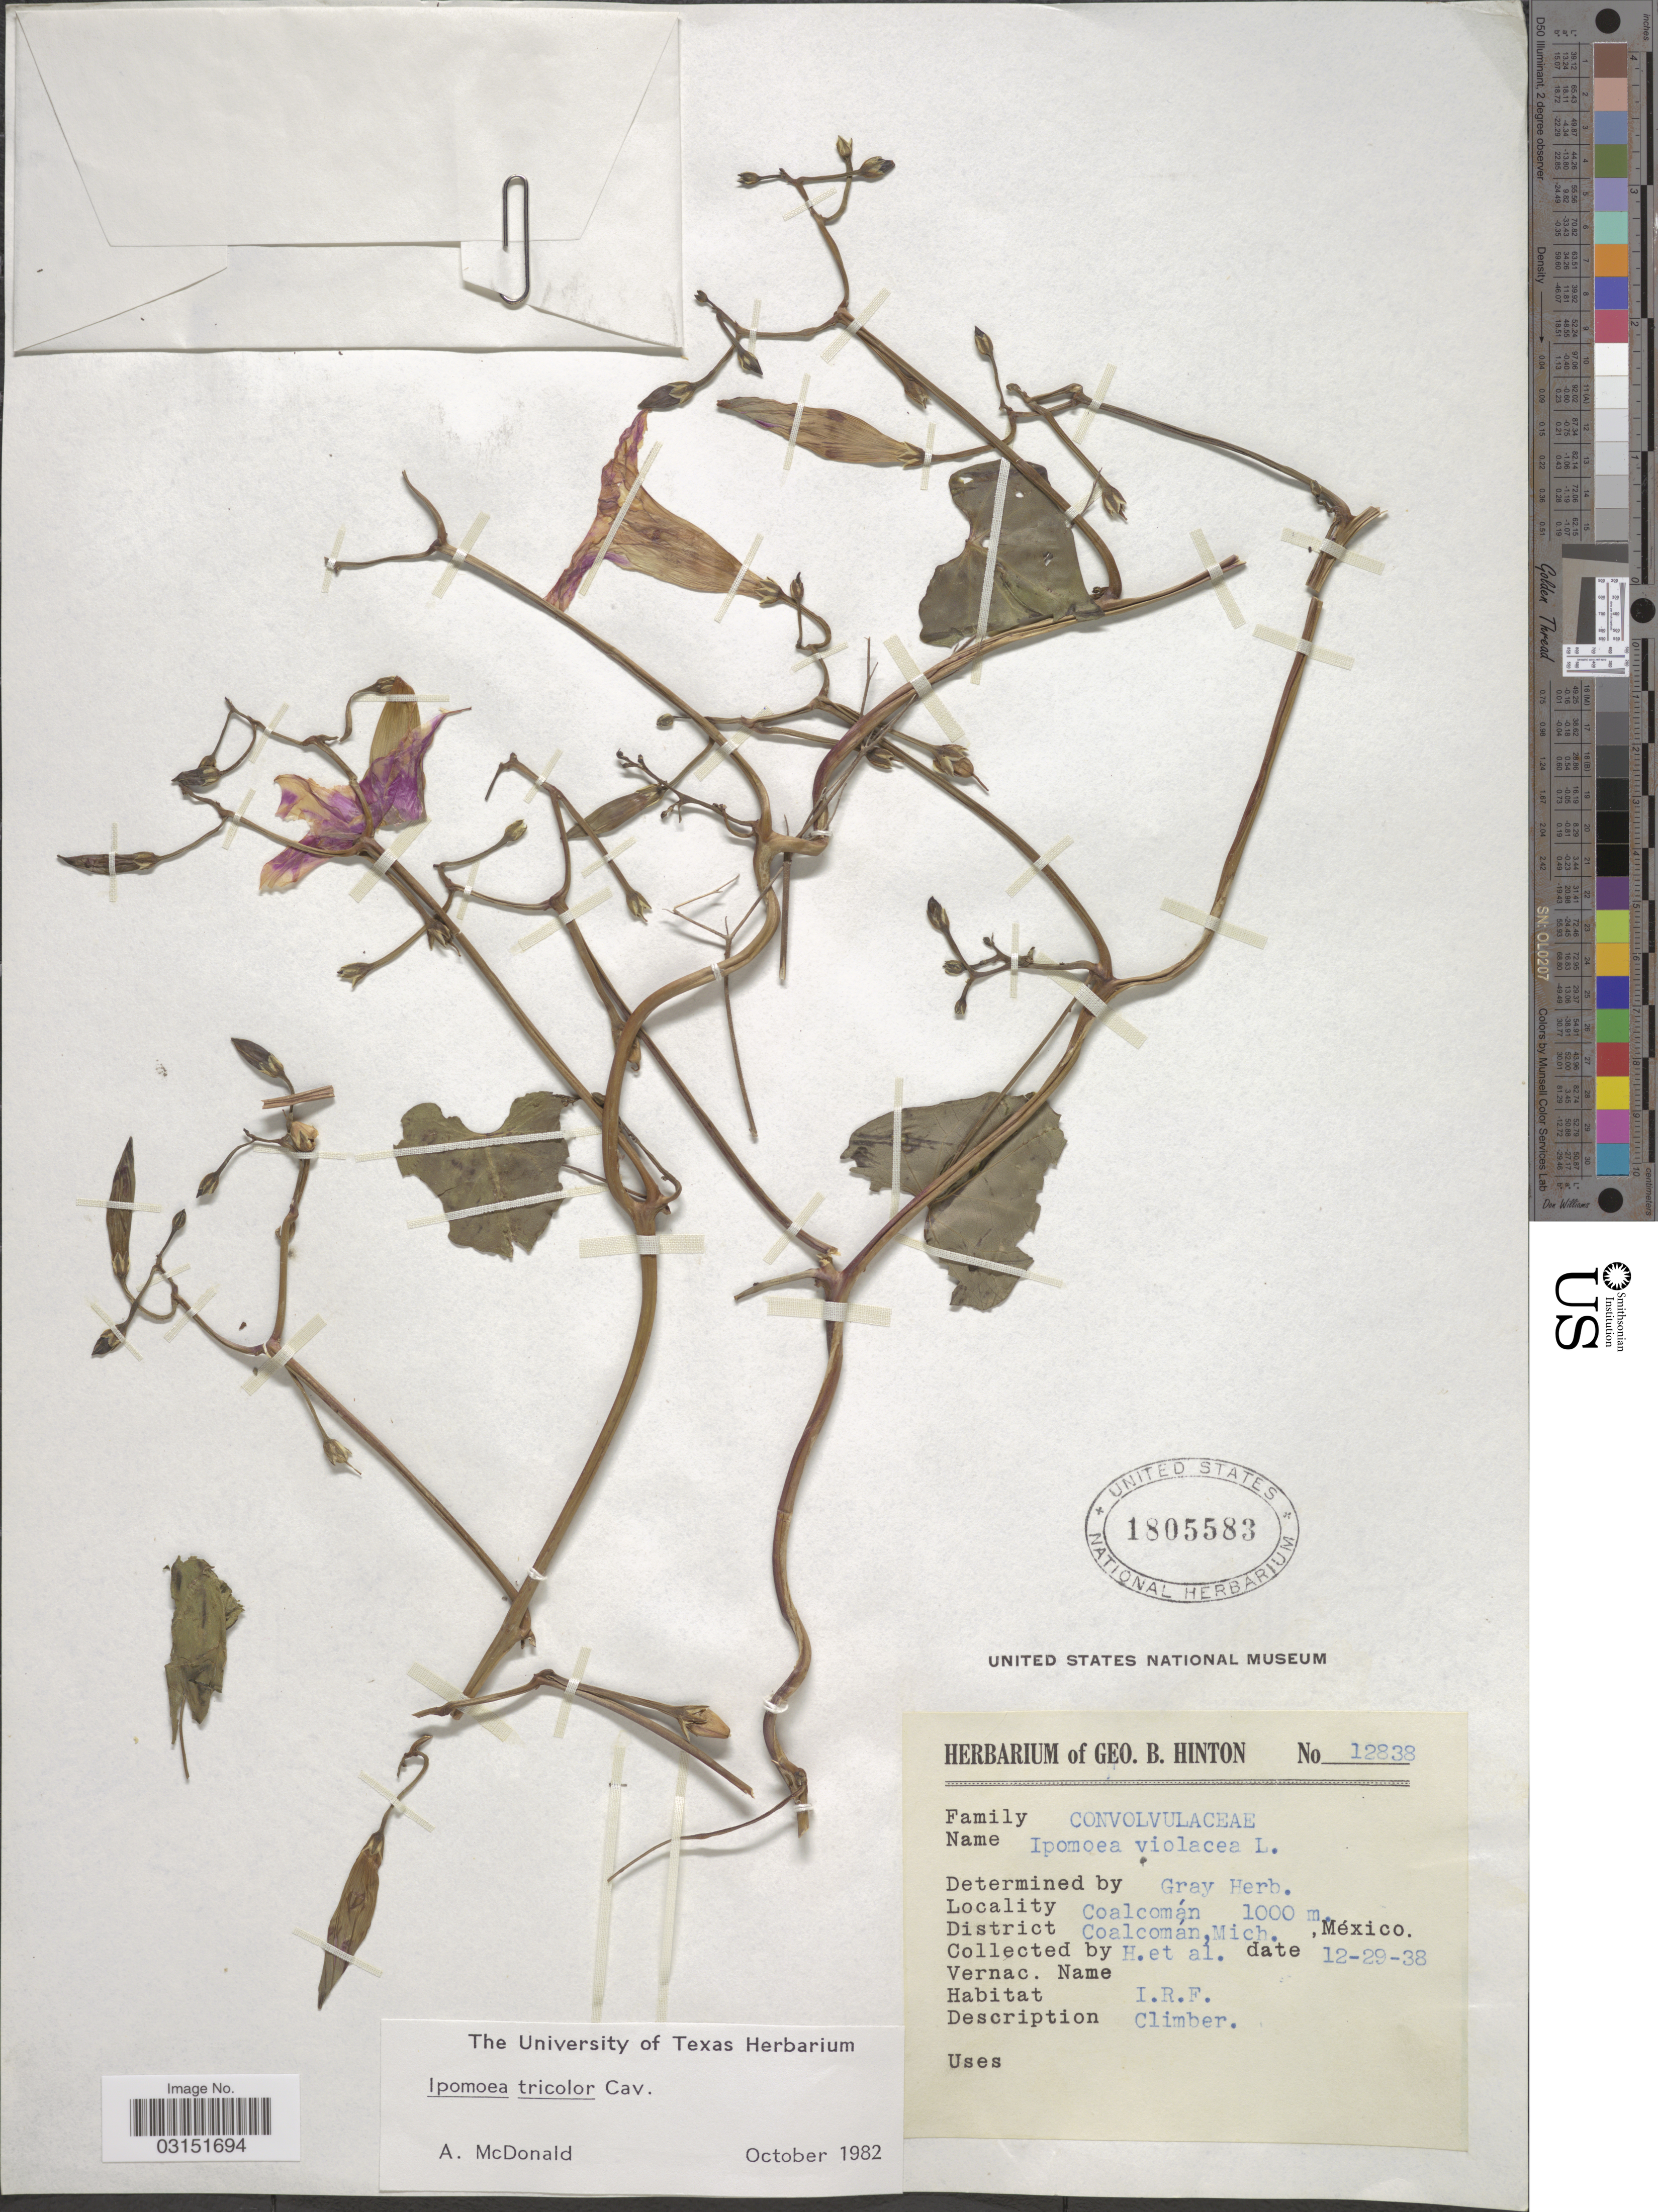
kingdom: Plantae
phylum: Tracheophyta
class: Magnoliopsida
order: Solanales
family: Convolvulaceae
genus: Ipomoea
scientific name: Ipomoea tricolor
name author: Cav.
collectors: G. B. Hinton & et al.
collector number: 12838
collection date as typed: Transcribed d/m/y: 29/12/38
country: Mexico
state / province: Michoacán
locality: Coalcomán. District Coalcomán.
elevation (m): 1000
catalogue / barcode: US 1805583